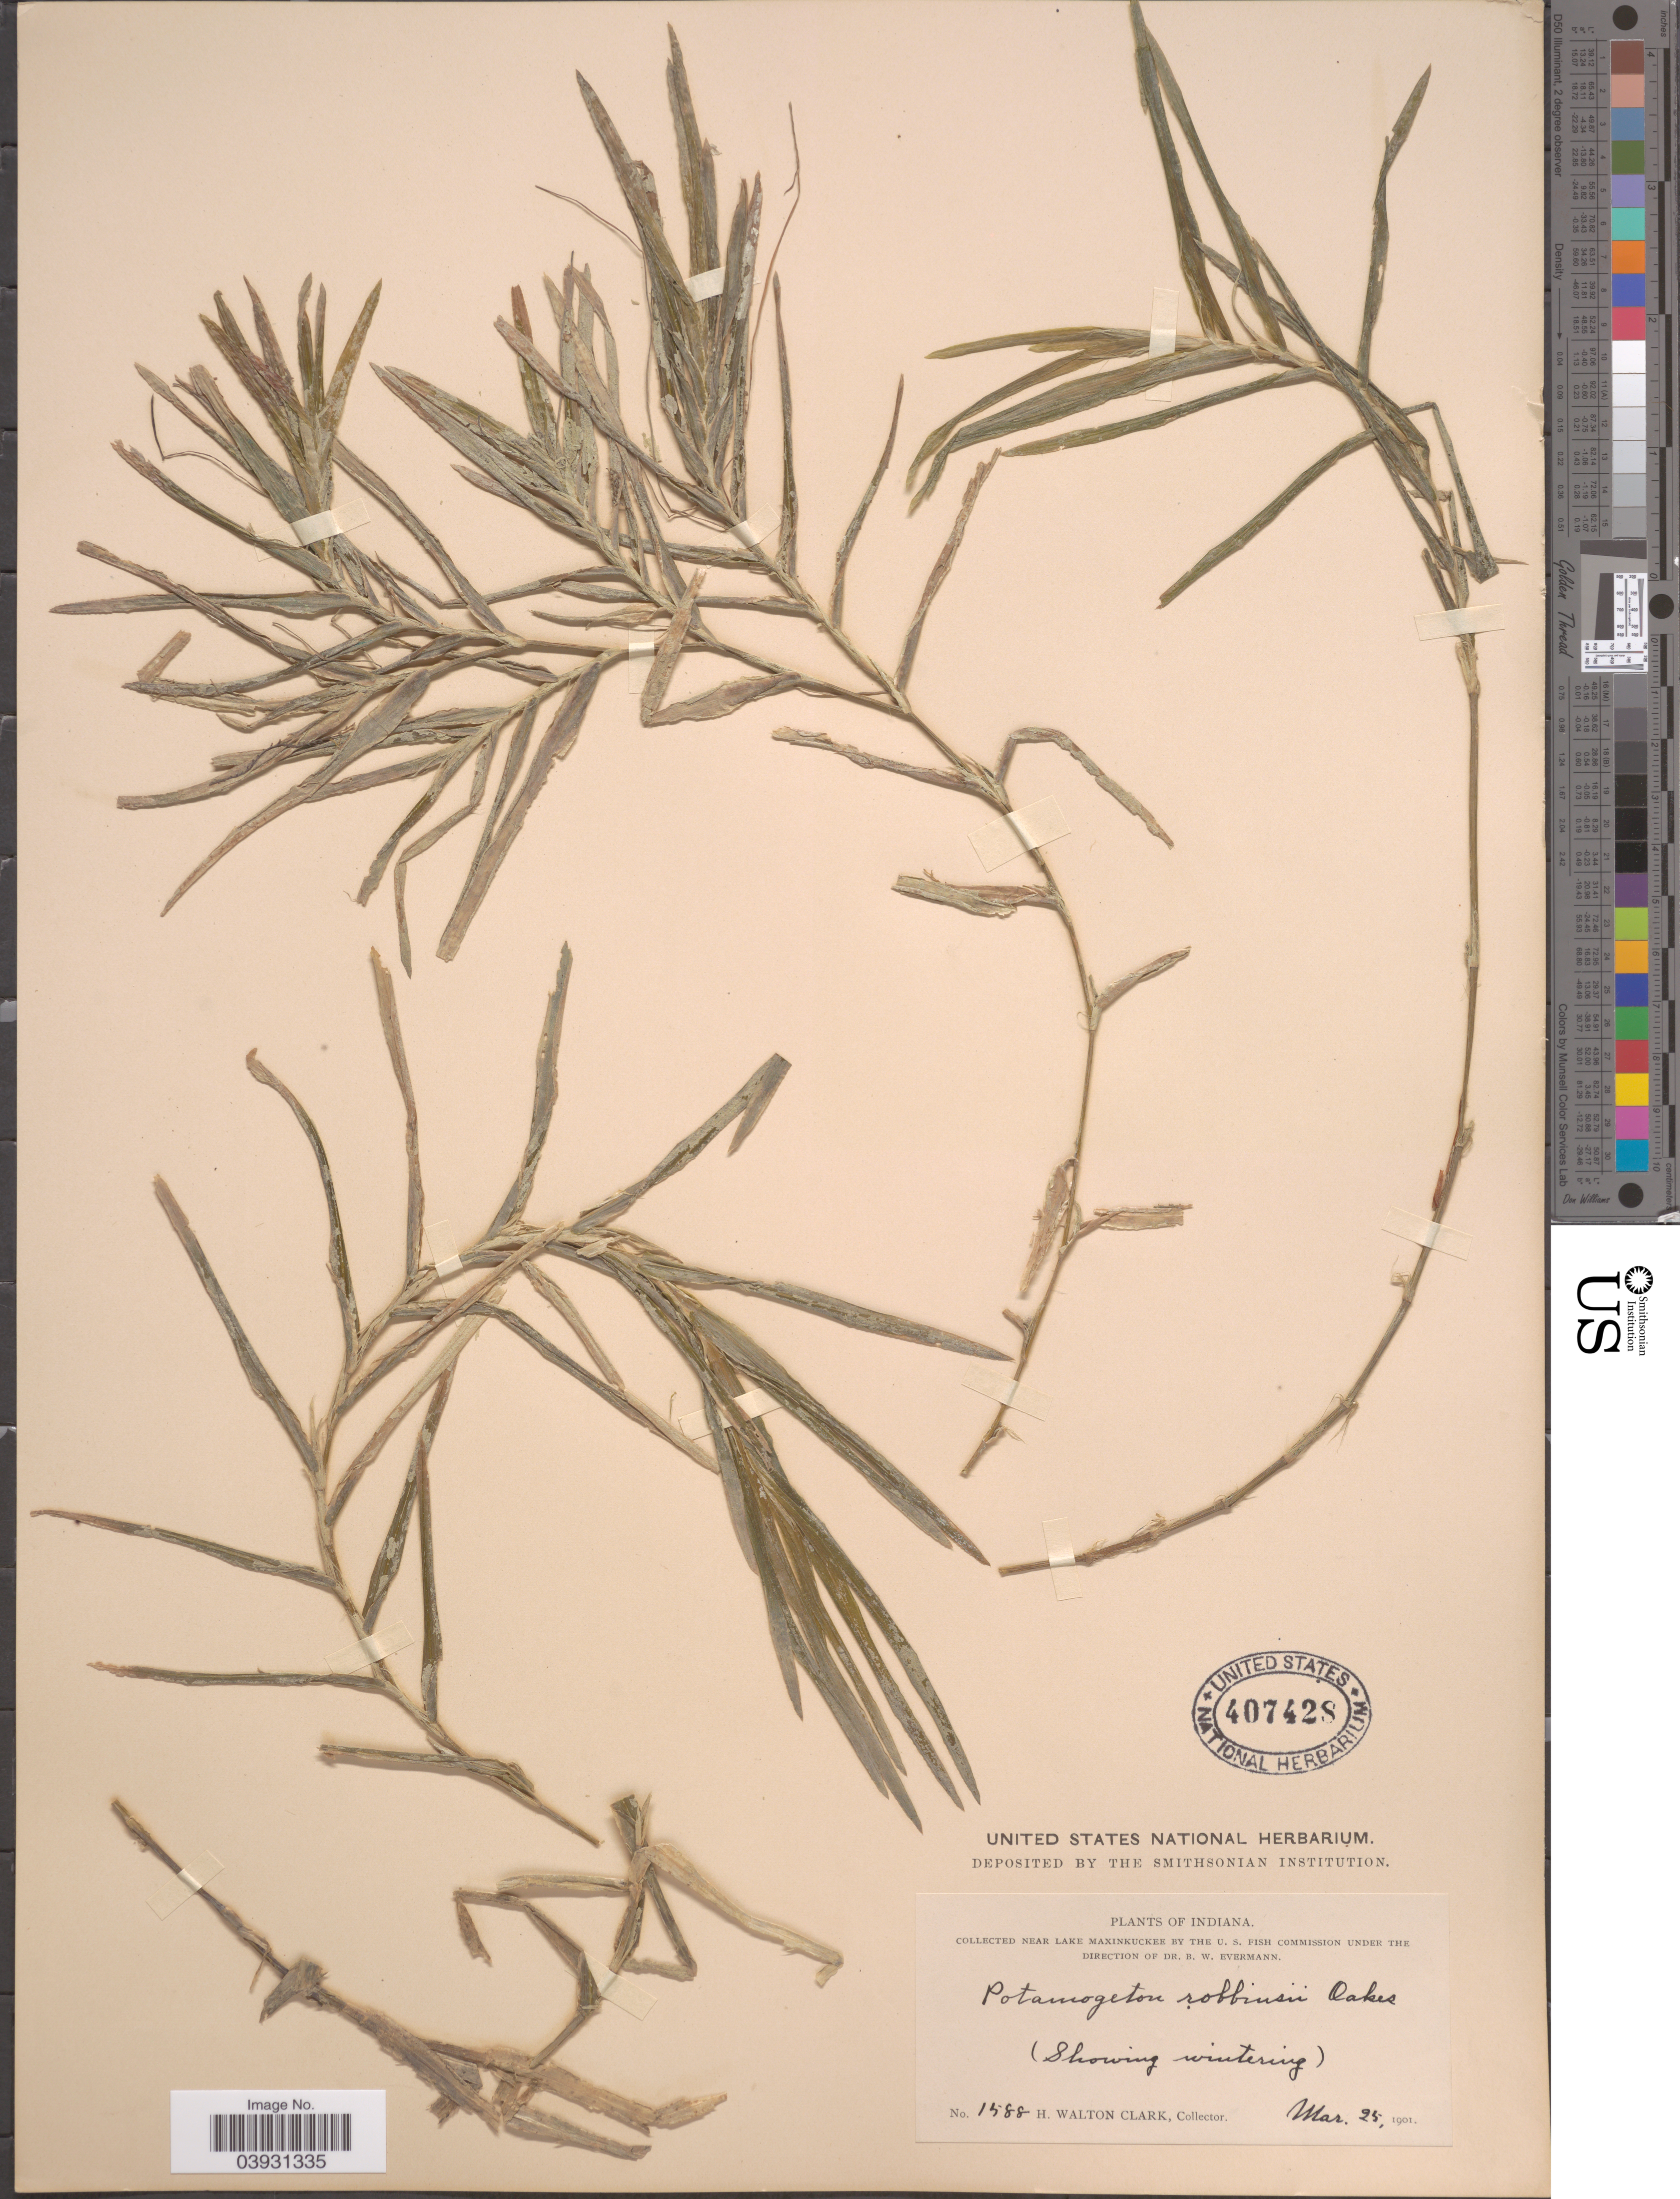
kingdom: Plantae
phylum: Tracheophyta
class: Liliopsida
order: Alismatales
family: Potamogetonaceae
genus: Potamogeton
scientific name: Potamogeton robbinsii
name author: Oakes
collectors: H. W. Clark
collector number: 1588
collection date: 1901-03-25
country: United States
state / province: Indiana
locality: Near Lake Maxinkuckee.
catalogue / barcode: US 407428